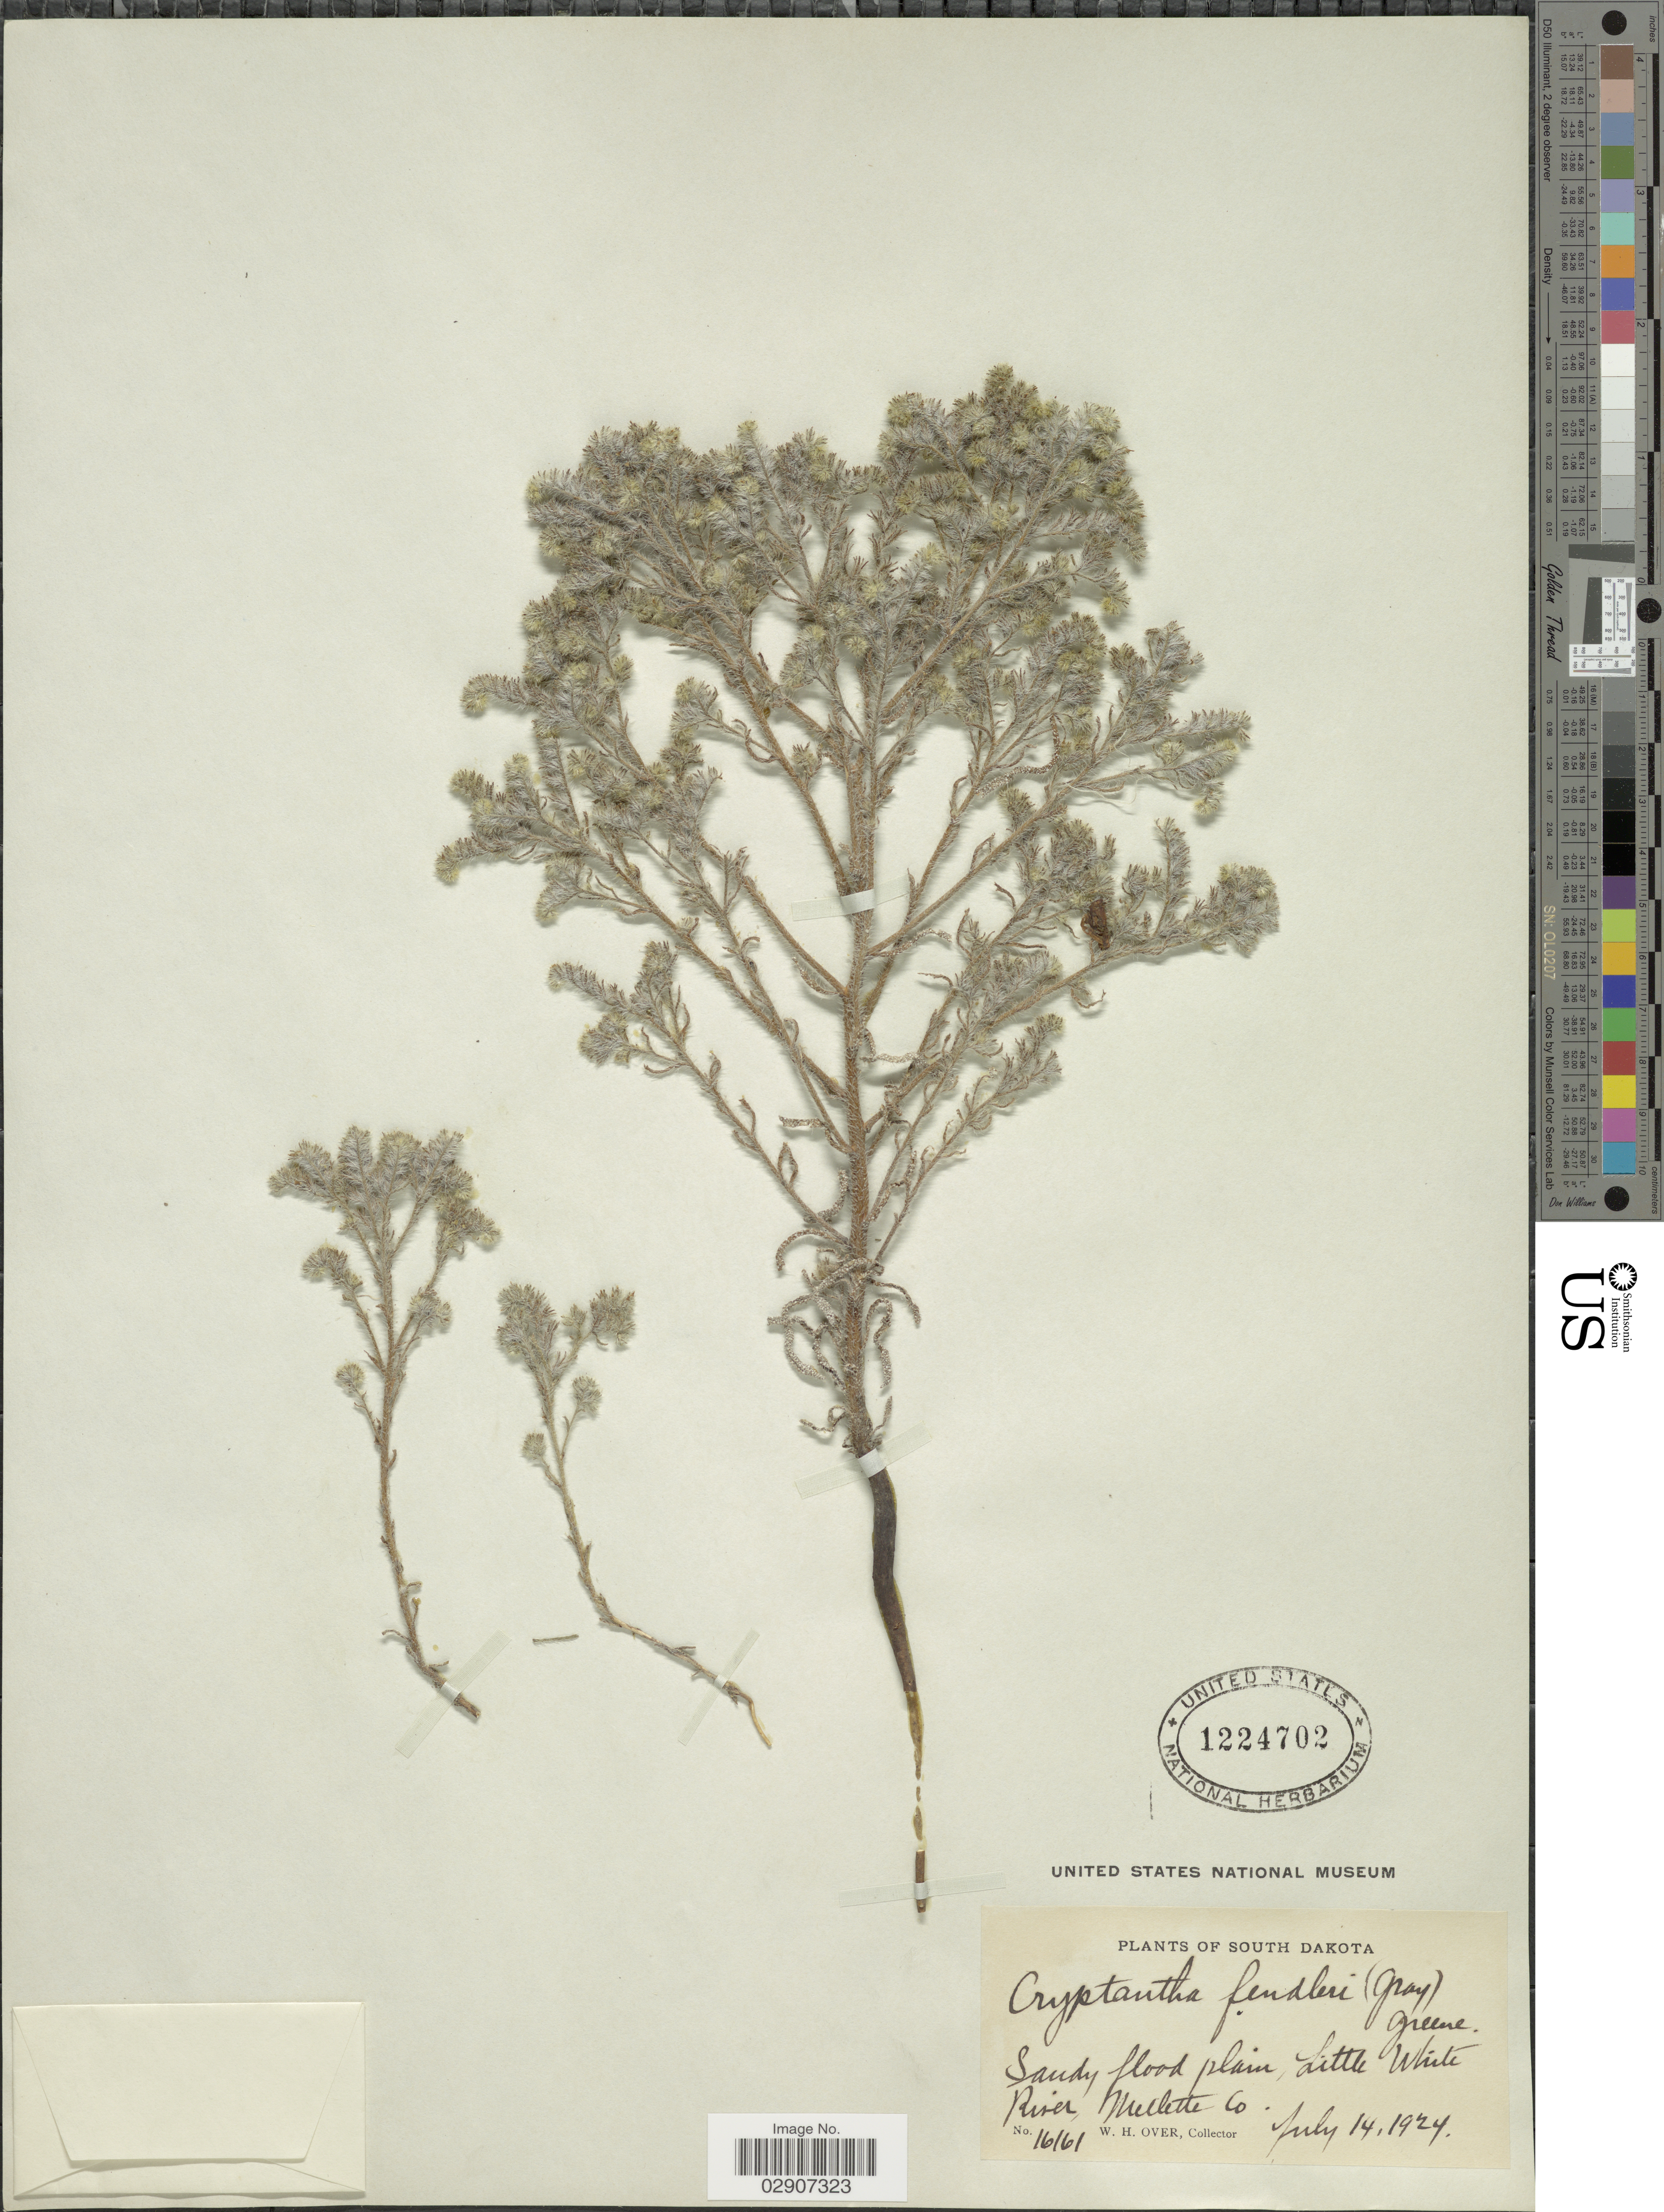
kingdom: Plantae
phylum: Tracheophyta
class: Magnoliopsida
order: Boraginales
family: Boraginaceae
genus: Cryptantha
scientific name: Cryptantha fendleri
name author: (A. Gray) Greene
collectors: W. Over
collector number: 16161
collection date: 1924-07-14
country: United States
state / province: South Dakota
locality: Little White River, Melette Co.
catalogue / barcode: US 1224702